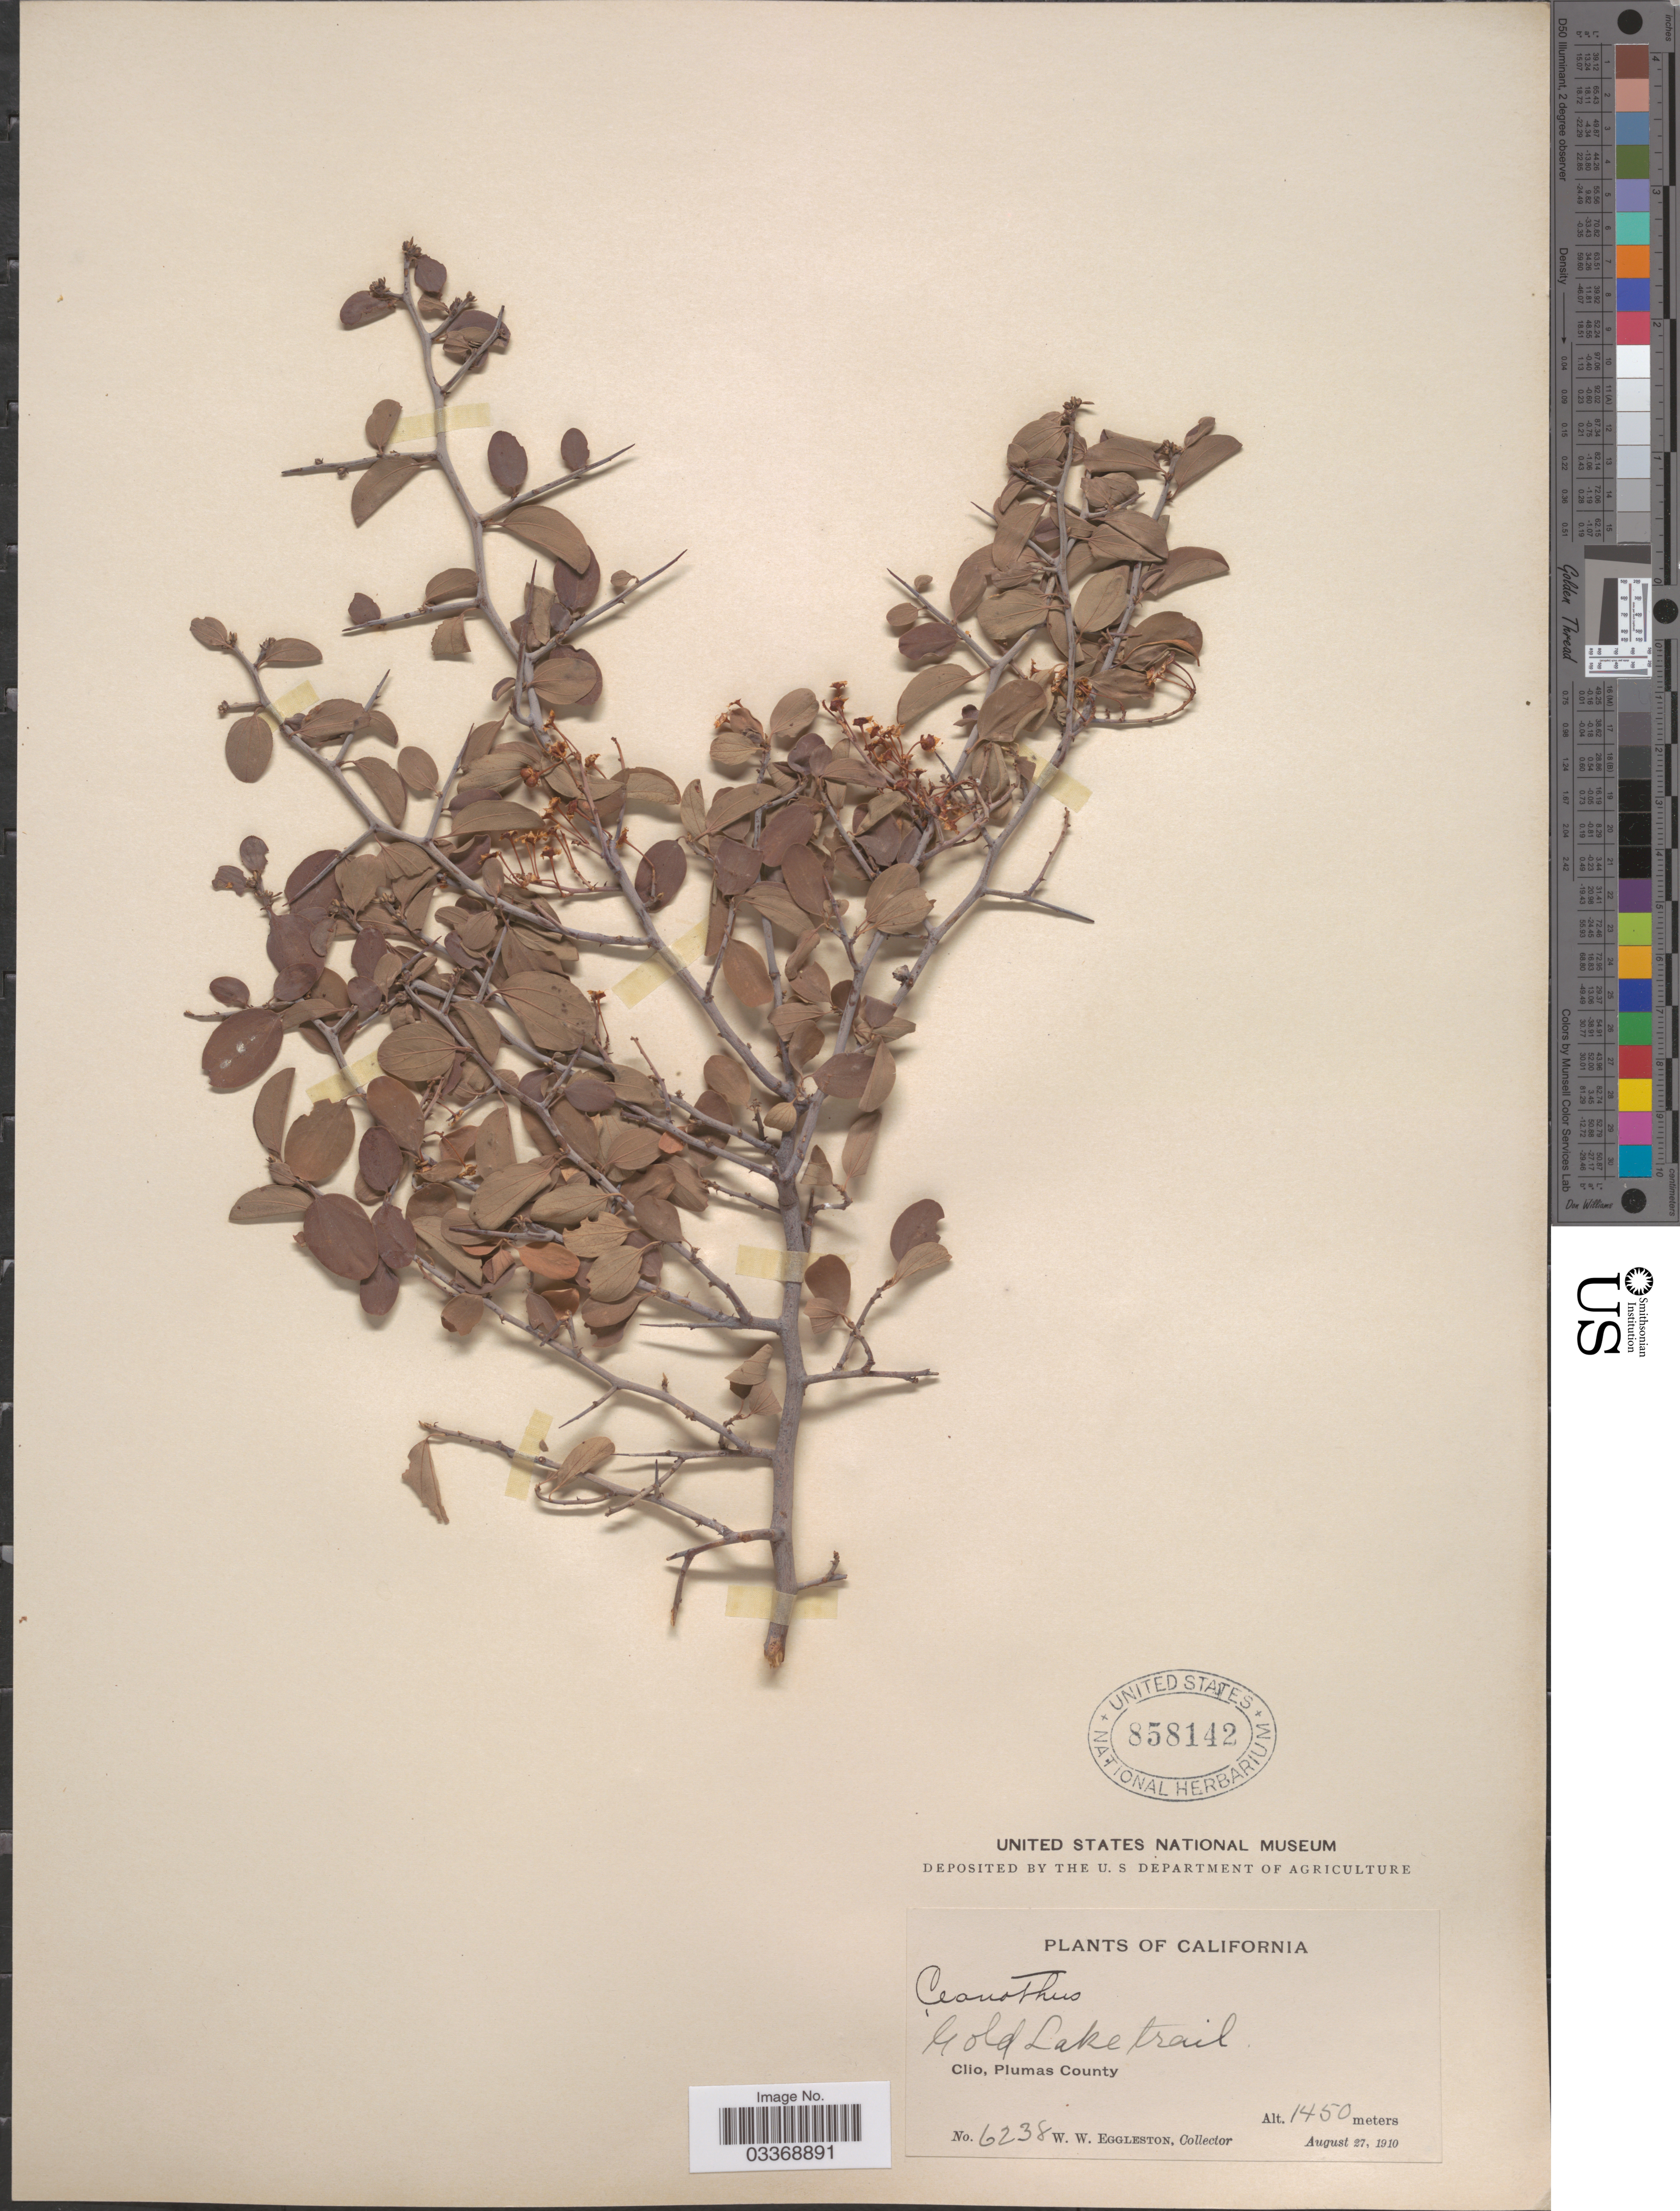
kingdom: Plantae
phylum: Tracheophyta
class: Magnoliopsida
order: Rosales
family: Rhamnaceae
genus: Ceanothus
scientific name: Ceanothus cordulatus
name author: Kellogg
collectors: W. W. Eggleston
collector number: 6238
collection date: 1910-08-27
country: United States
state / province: California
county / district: Plumas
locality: Gold Lake trail. Clio, Plumas County.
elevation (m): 1450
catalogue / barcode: US 858142